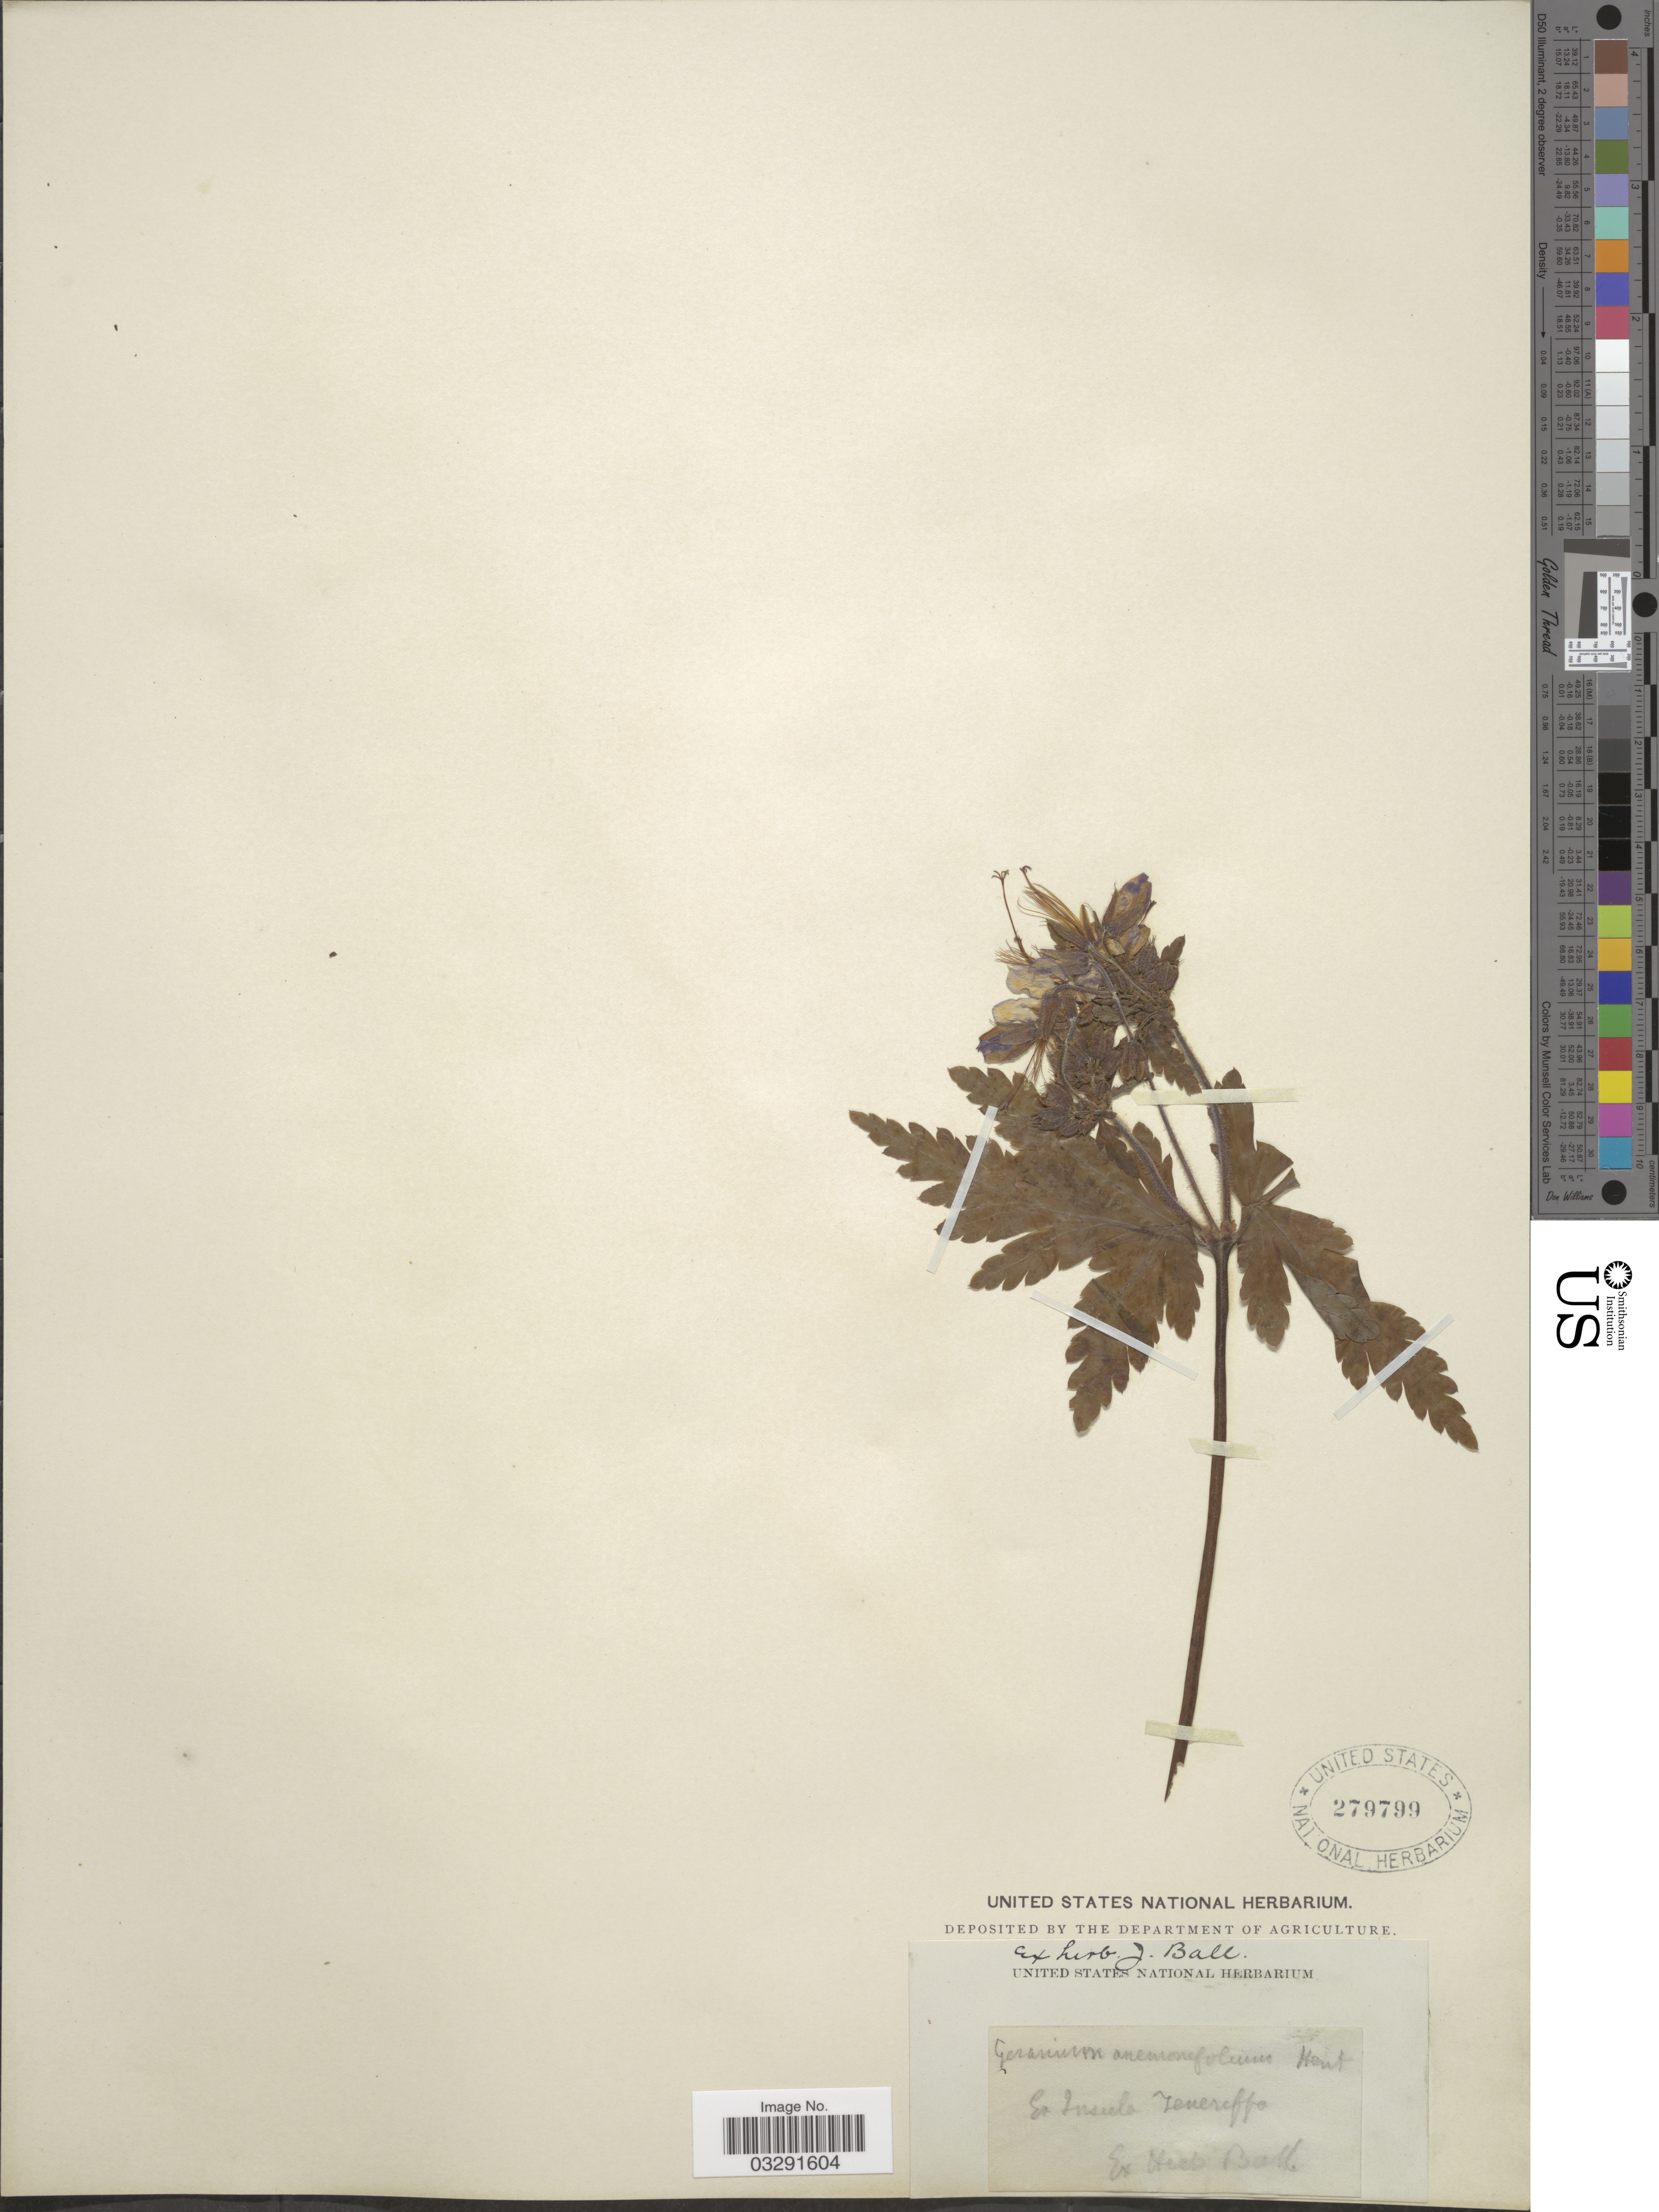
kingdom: Plantae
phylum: Tracheophyta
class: Magnoliopsida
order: Geraniales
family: Geraniaceae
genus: Geranium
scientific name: Geranium anemonifolium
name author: L'Hér.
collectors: ex herb. John Ball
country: Spain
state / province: Canarias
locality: Insula Tenereffo.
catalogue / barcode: US 279799